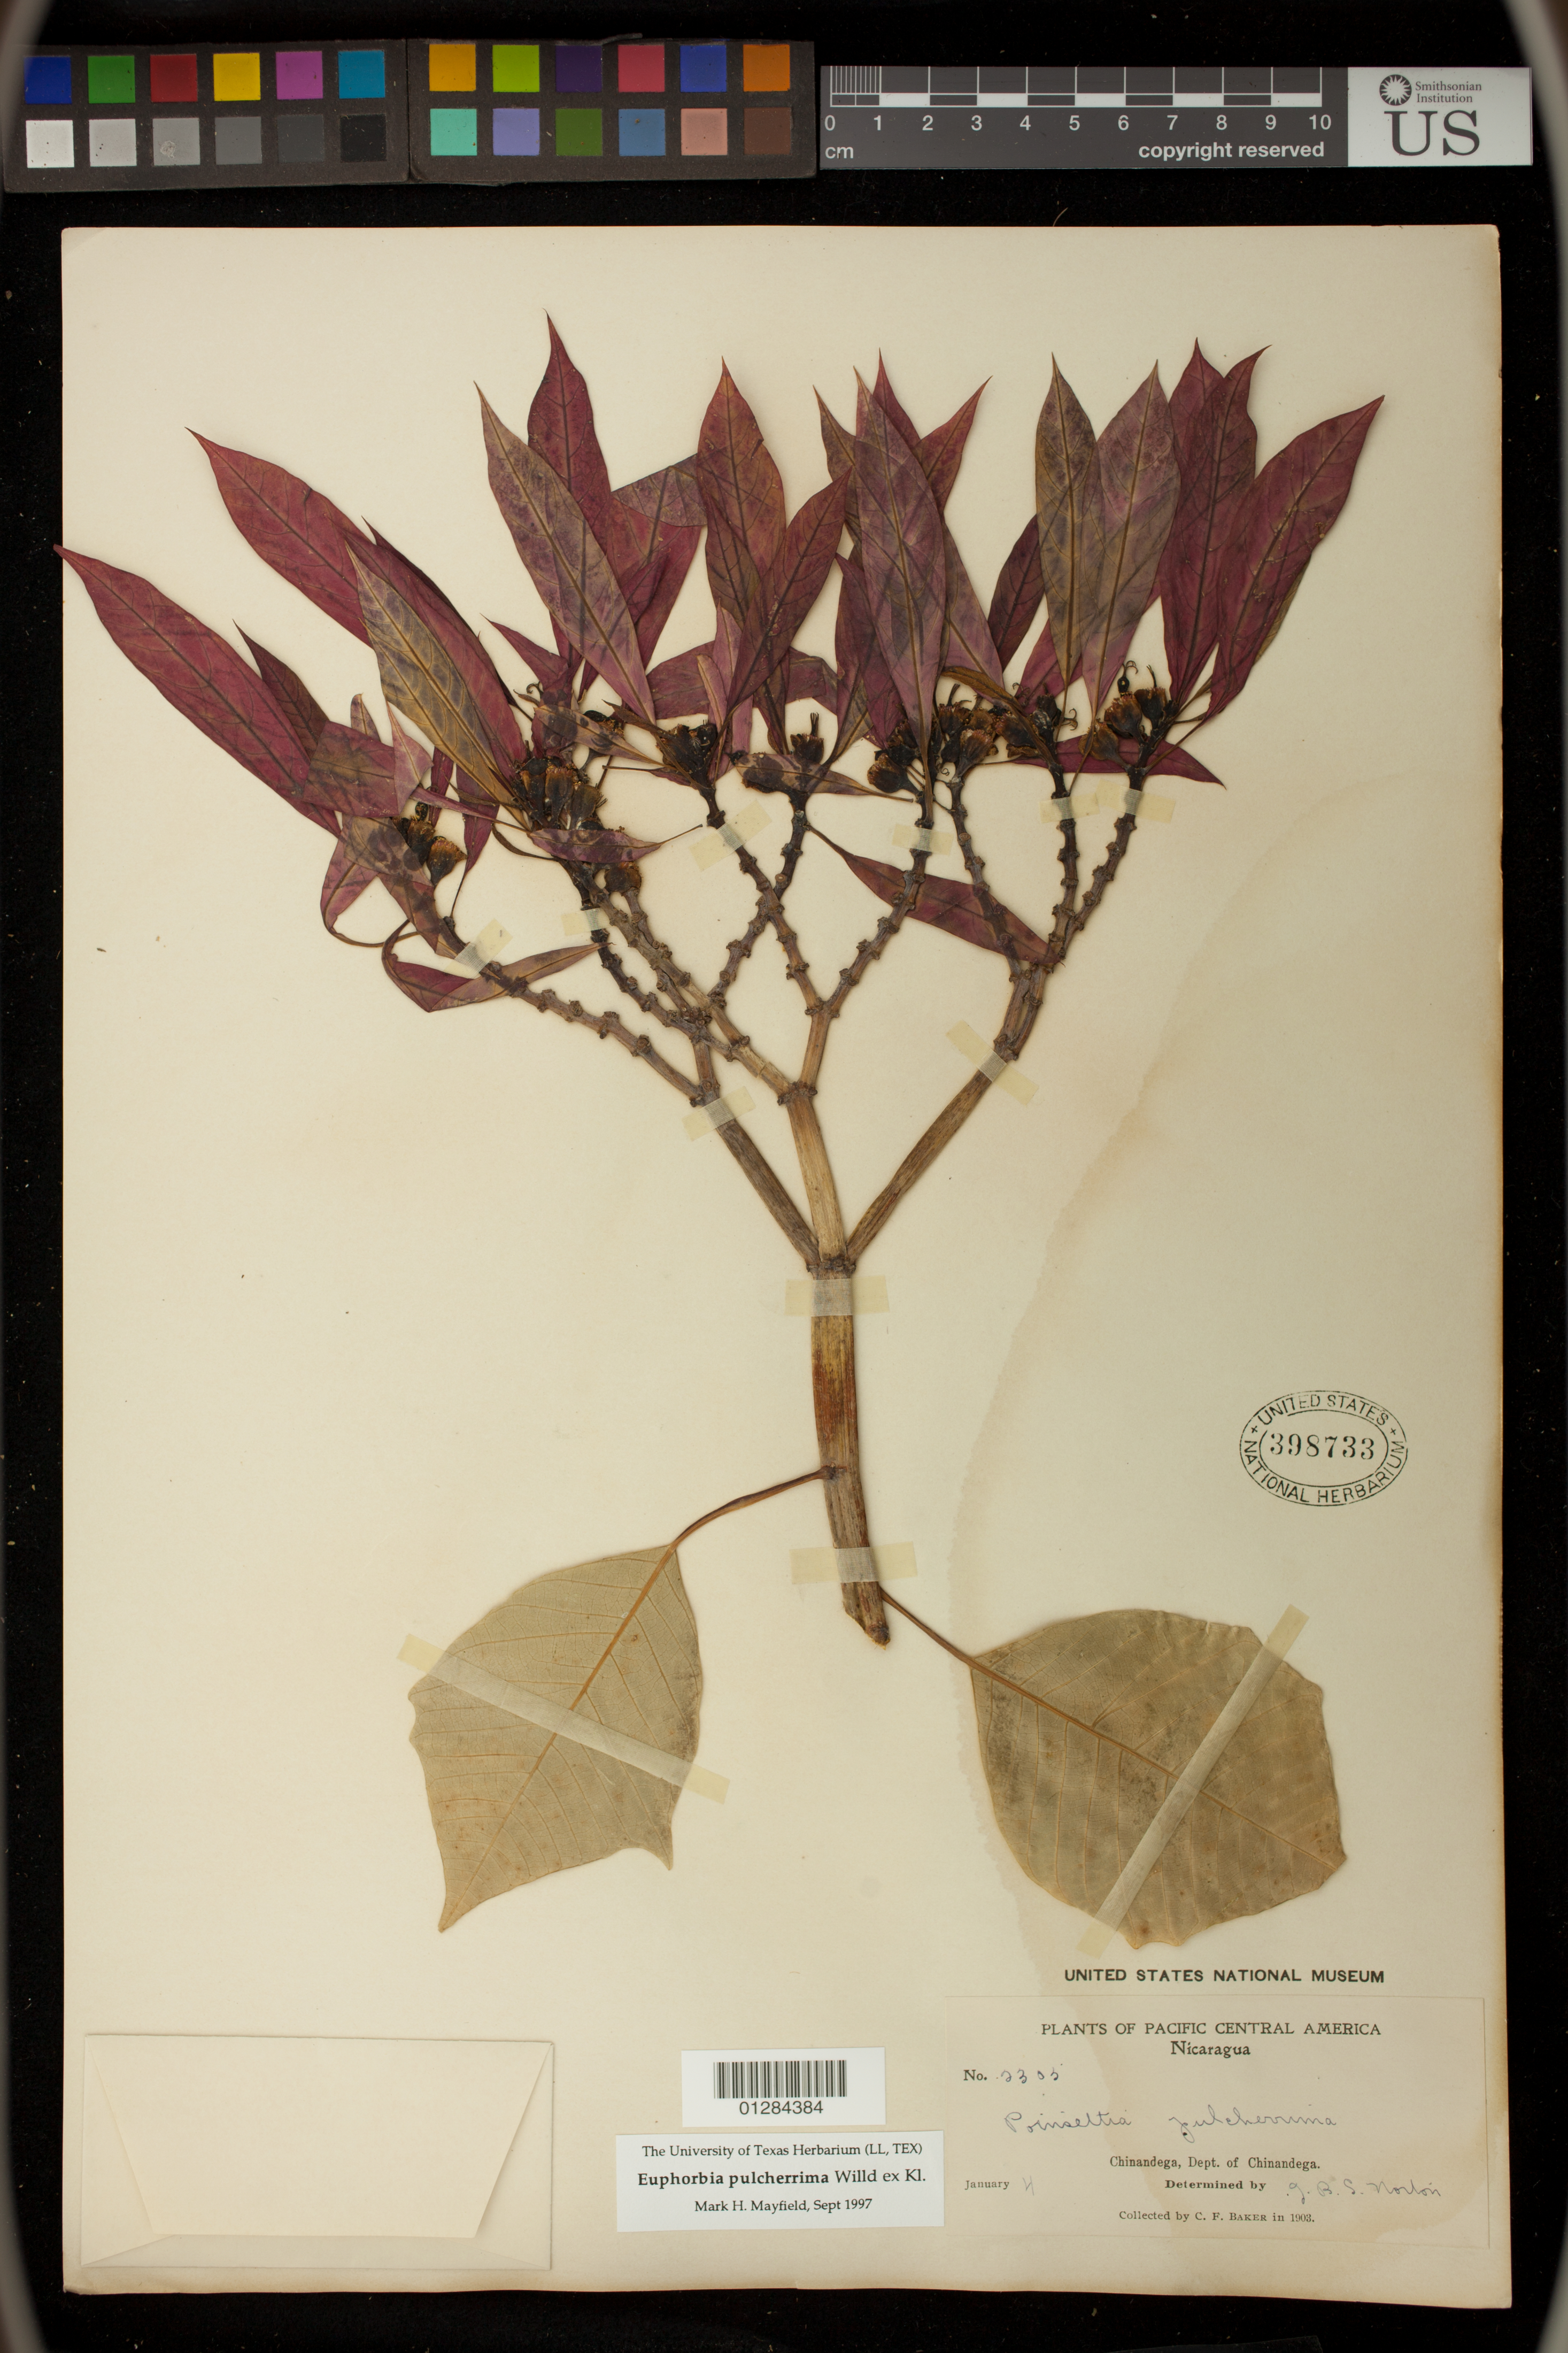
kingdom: Plantae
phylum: Tracheophyta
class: Magnoliopsida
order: Malpighiales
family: Euphorbiaceae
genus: Euphorbia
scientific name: Euphorbia pulcherrima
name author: Willd. ex Klotzsch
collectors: C. F. Baker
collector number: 2305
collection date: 1903-01-04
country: Nicaragua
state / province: Chinandega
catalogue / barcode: US 398733